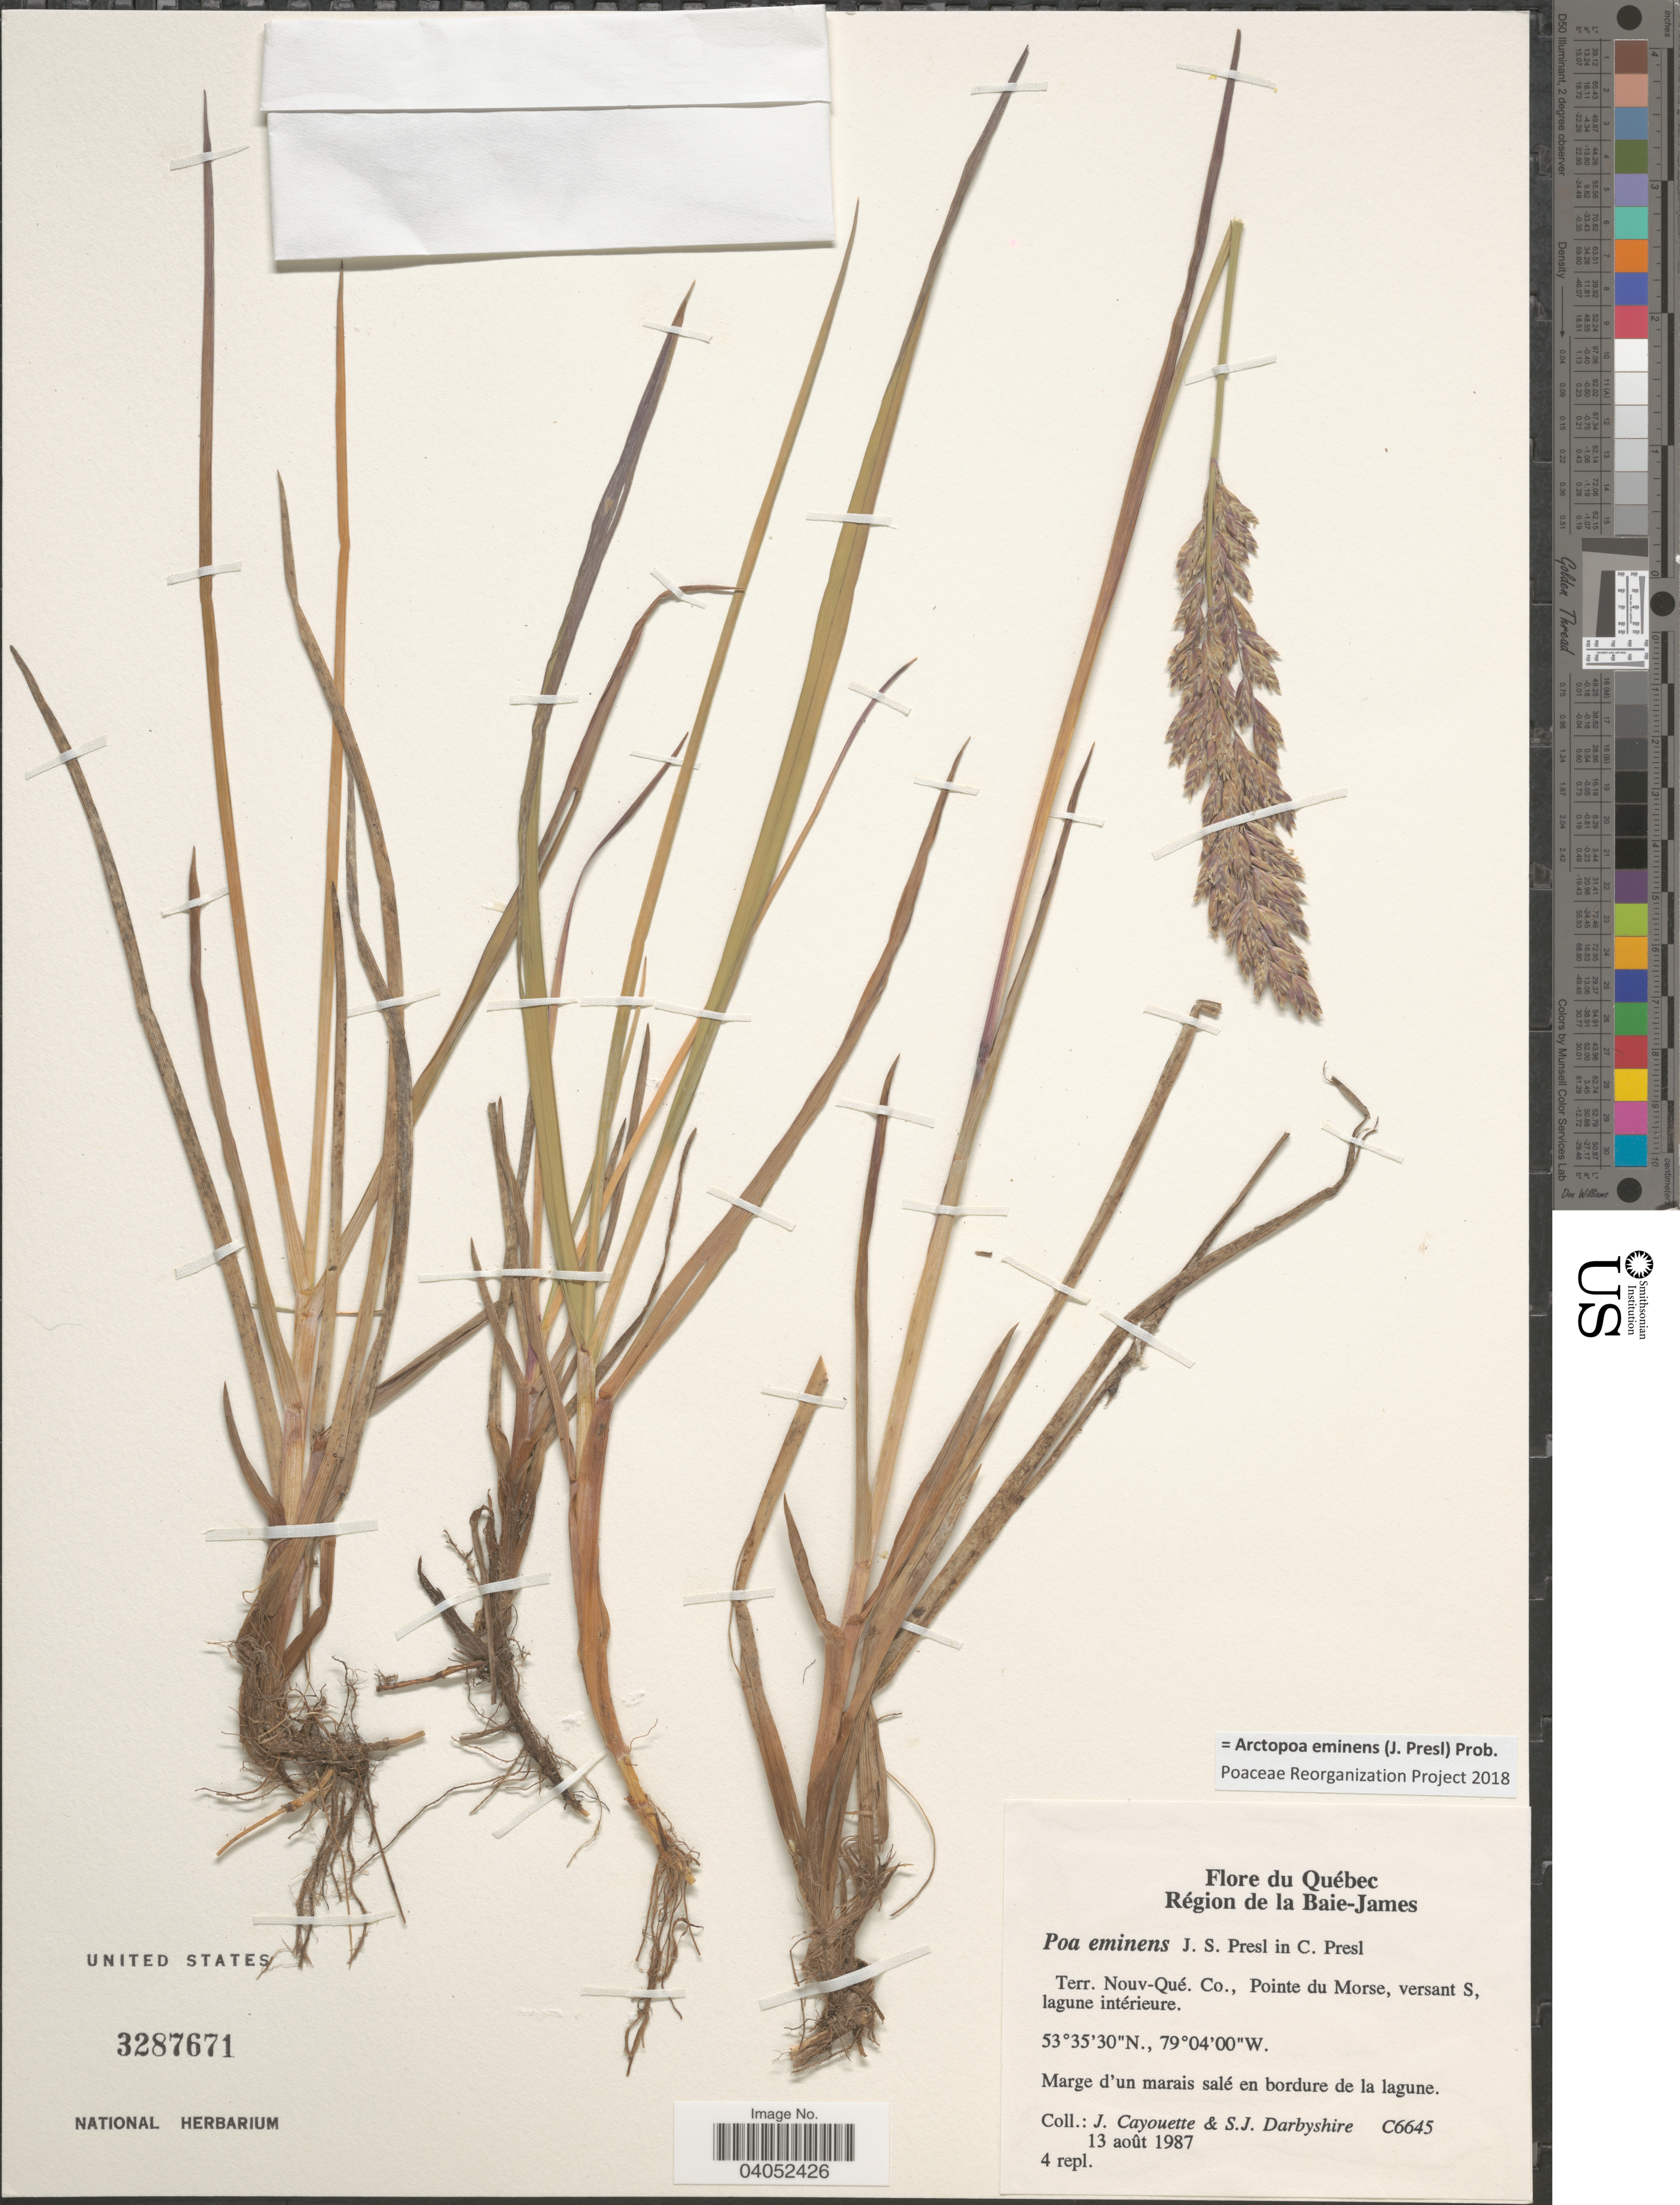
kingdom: Plantae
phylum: Tracheophyta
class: Liliopsida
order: Poales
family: Poaceae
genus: Arctopoa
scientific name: Arctopoa eminens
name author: (J. Presl) Prob.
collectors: J. Cayouette & S. Darbyshire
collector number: C6645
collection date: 1987-08-13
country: Canada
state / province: Quebec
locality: Région de la Baie-James. Terr. Nouv-Qué. Co., Pointe du Morse, versant S, lagune intérieure. Marge d'un marais salé en bordure de la lagune.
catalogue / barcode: US 3287671